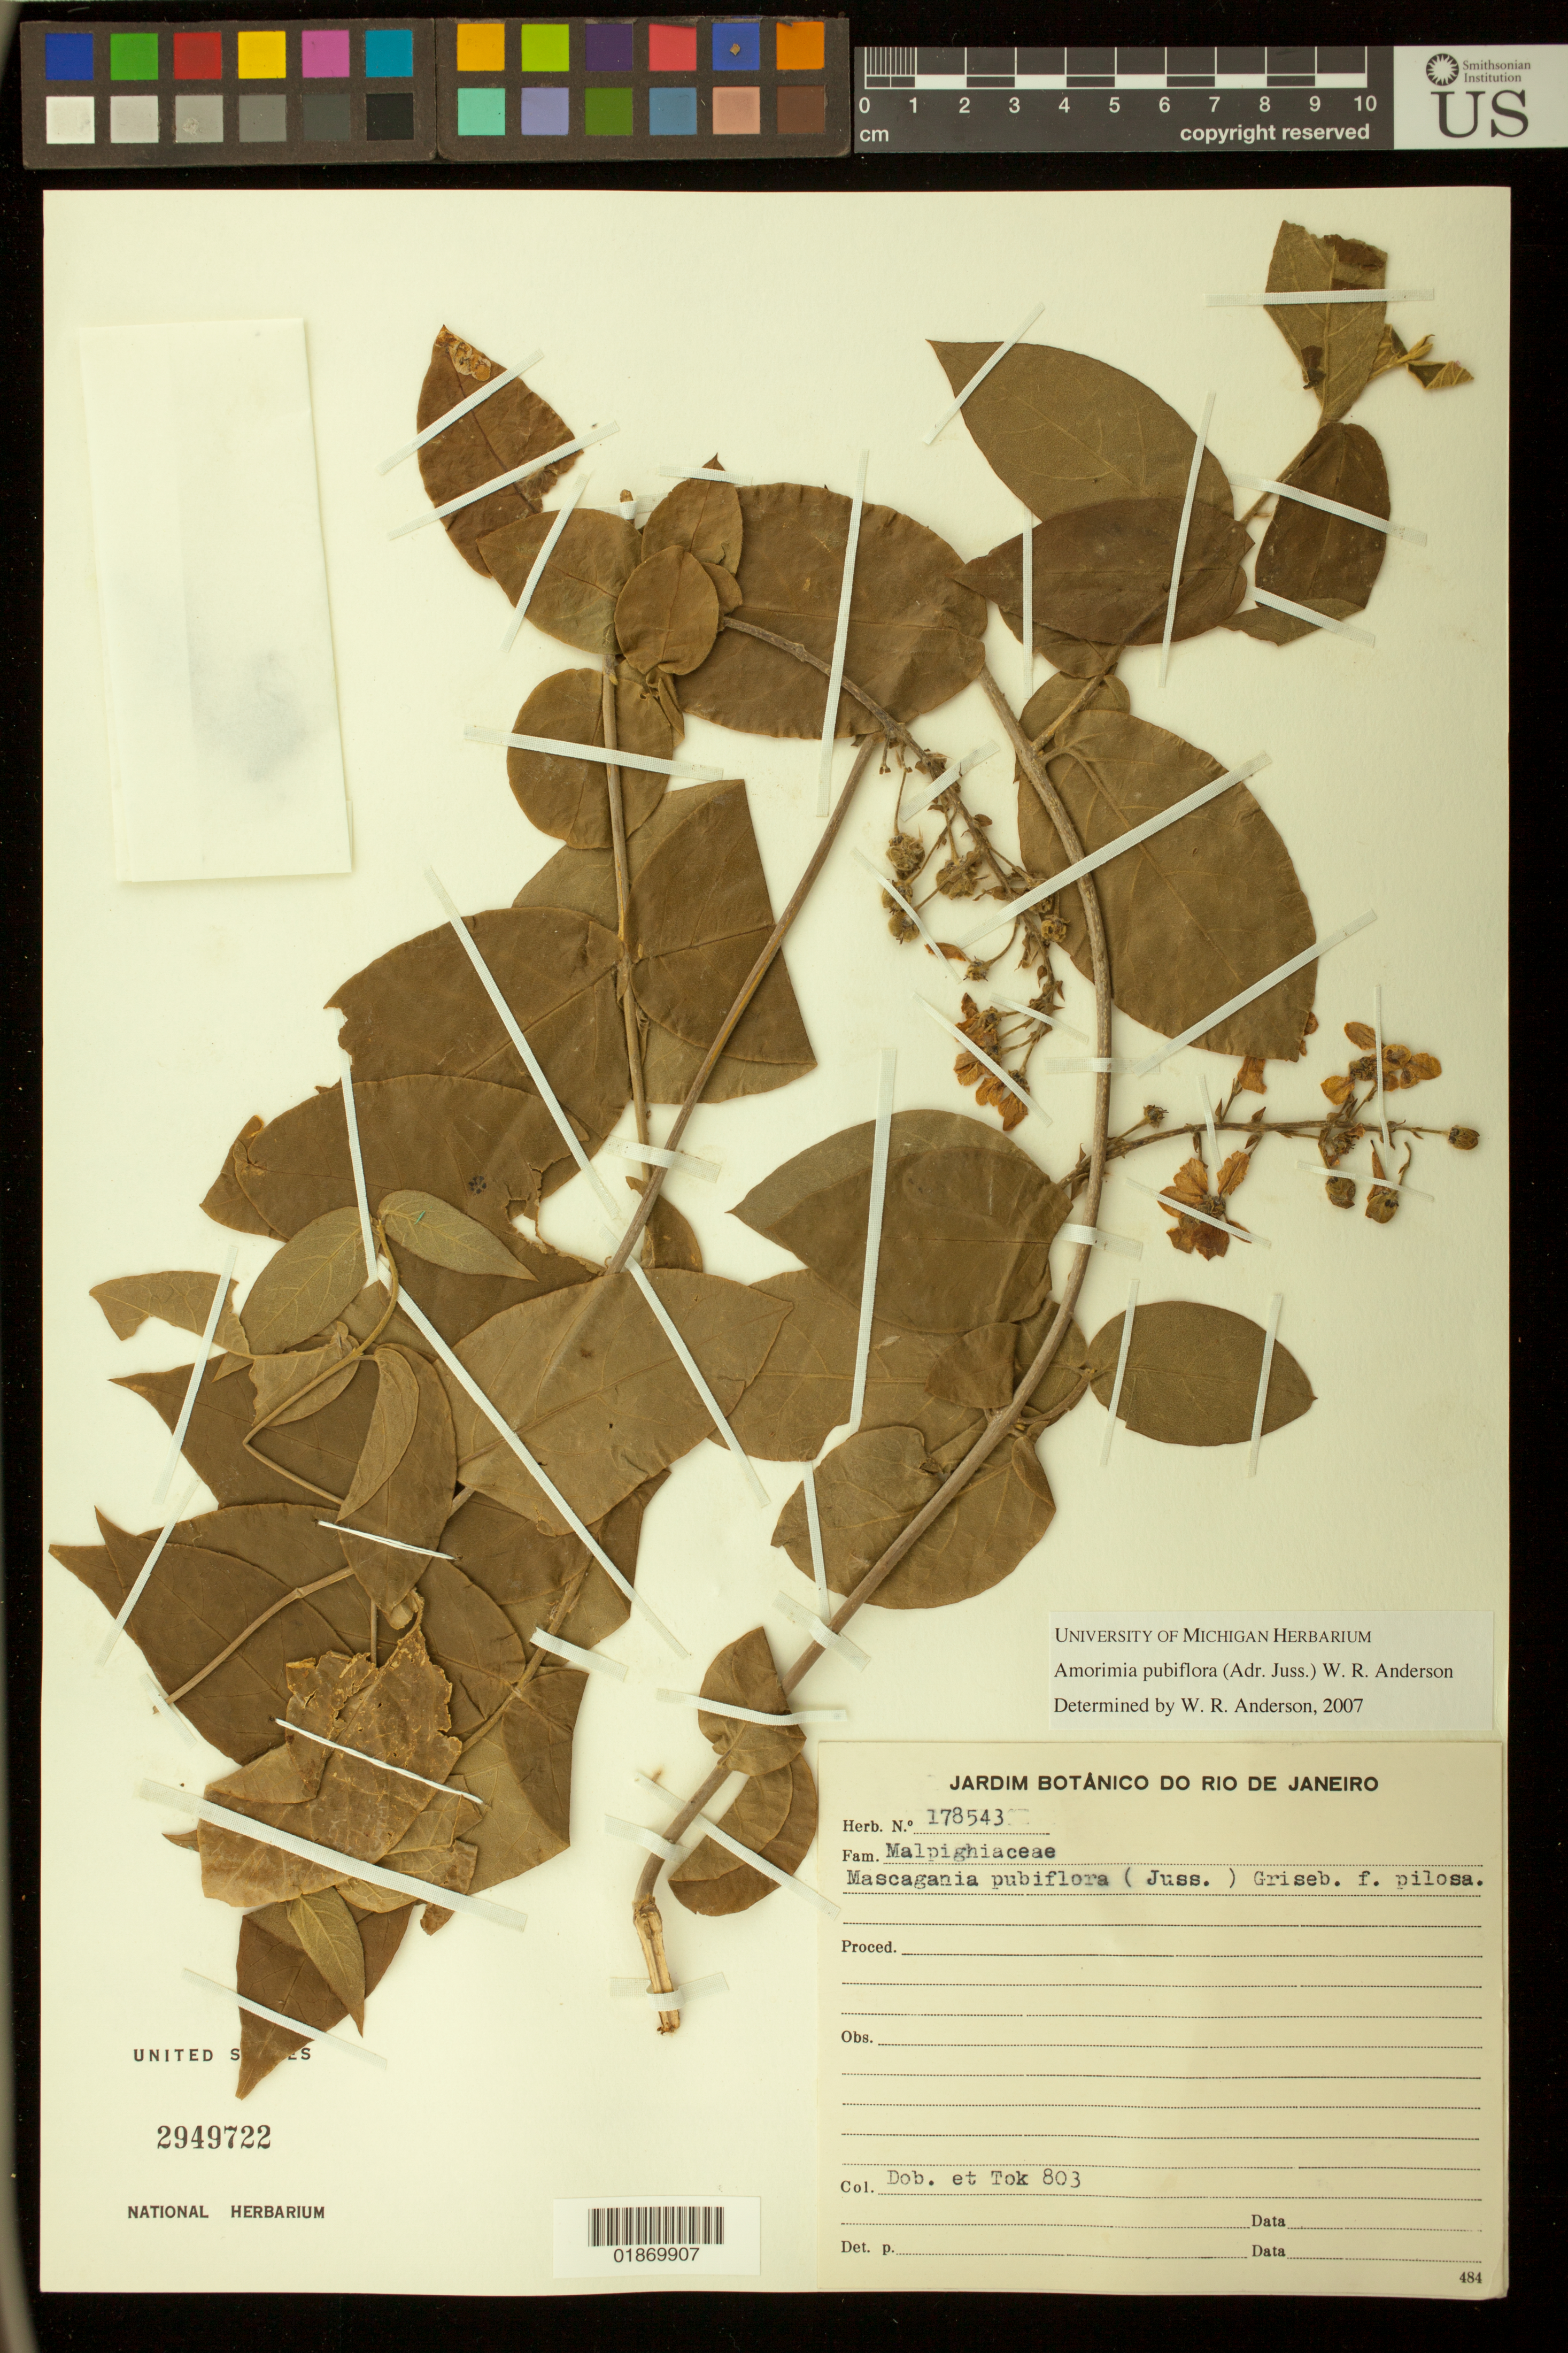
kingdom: Plantae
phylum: Tracheophyta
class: Magnoliopsida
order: Malpighiales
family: Malpighiaceae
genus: Amorimia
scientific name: Amorimia pubiflora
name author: (A. Juss.) W.R. Anderson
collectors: Dob. /Tok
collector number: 803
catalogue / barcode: US 2949722